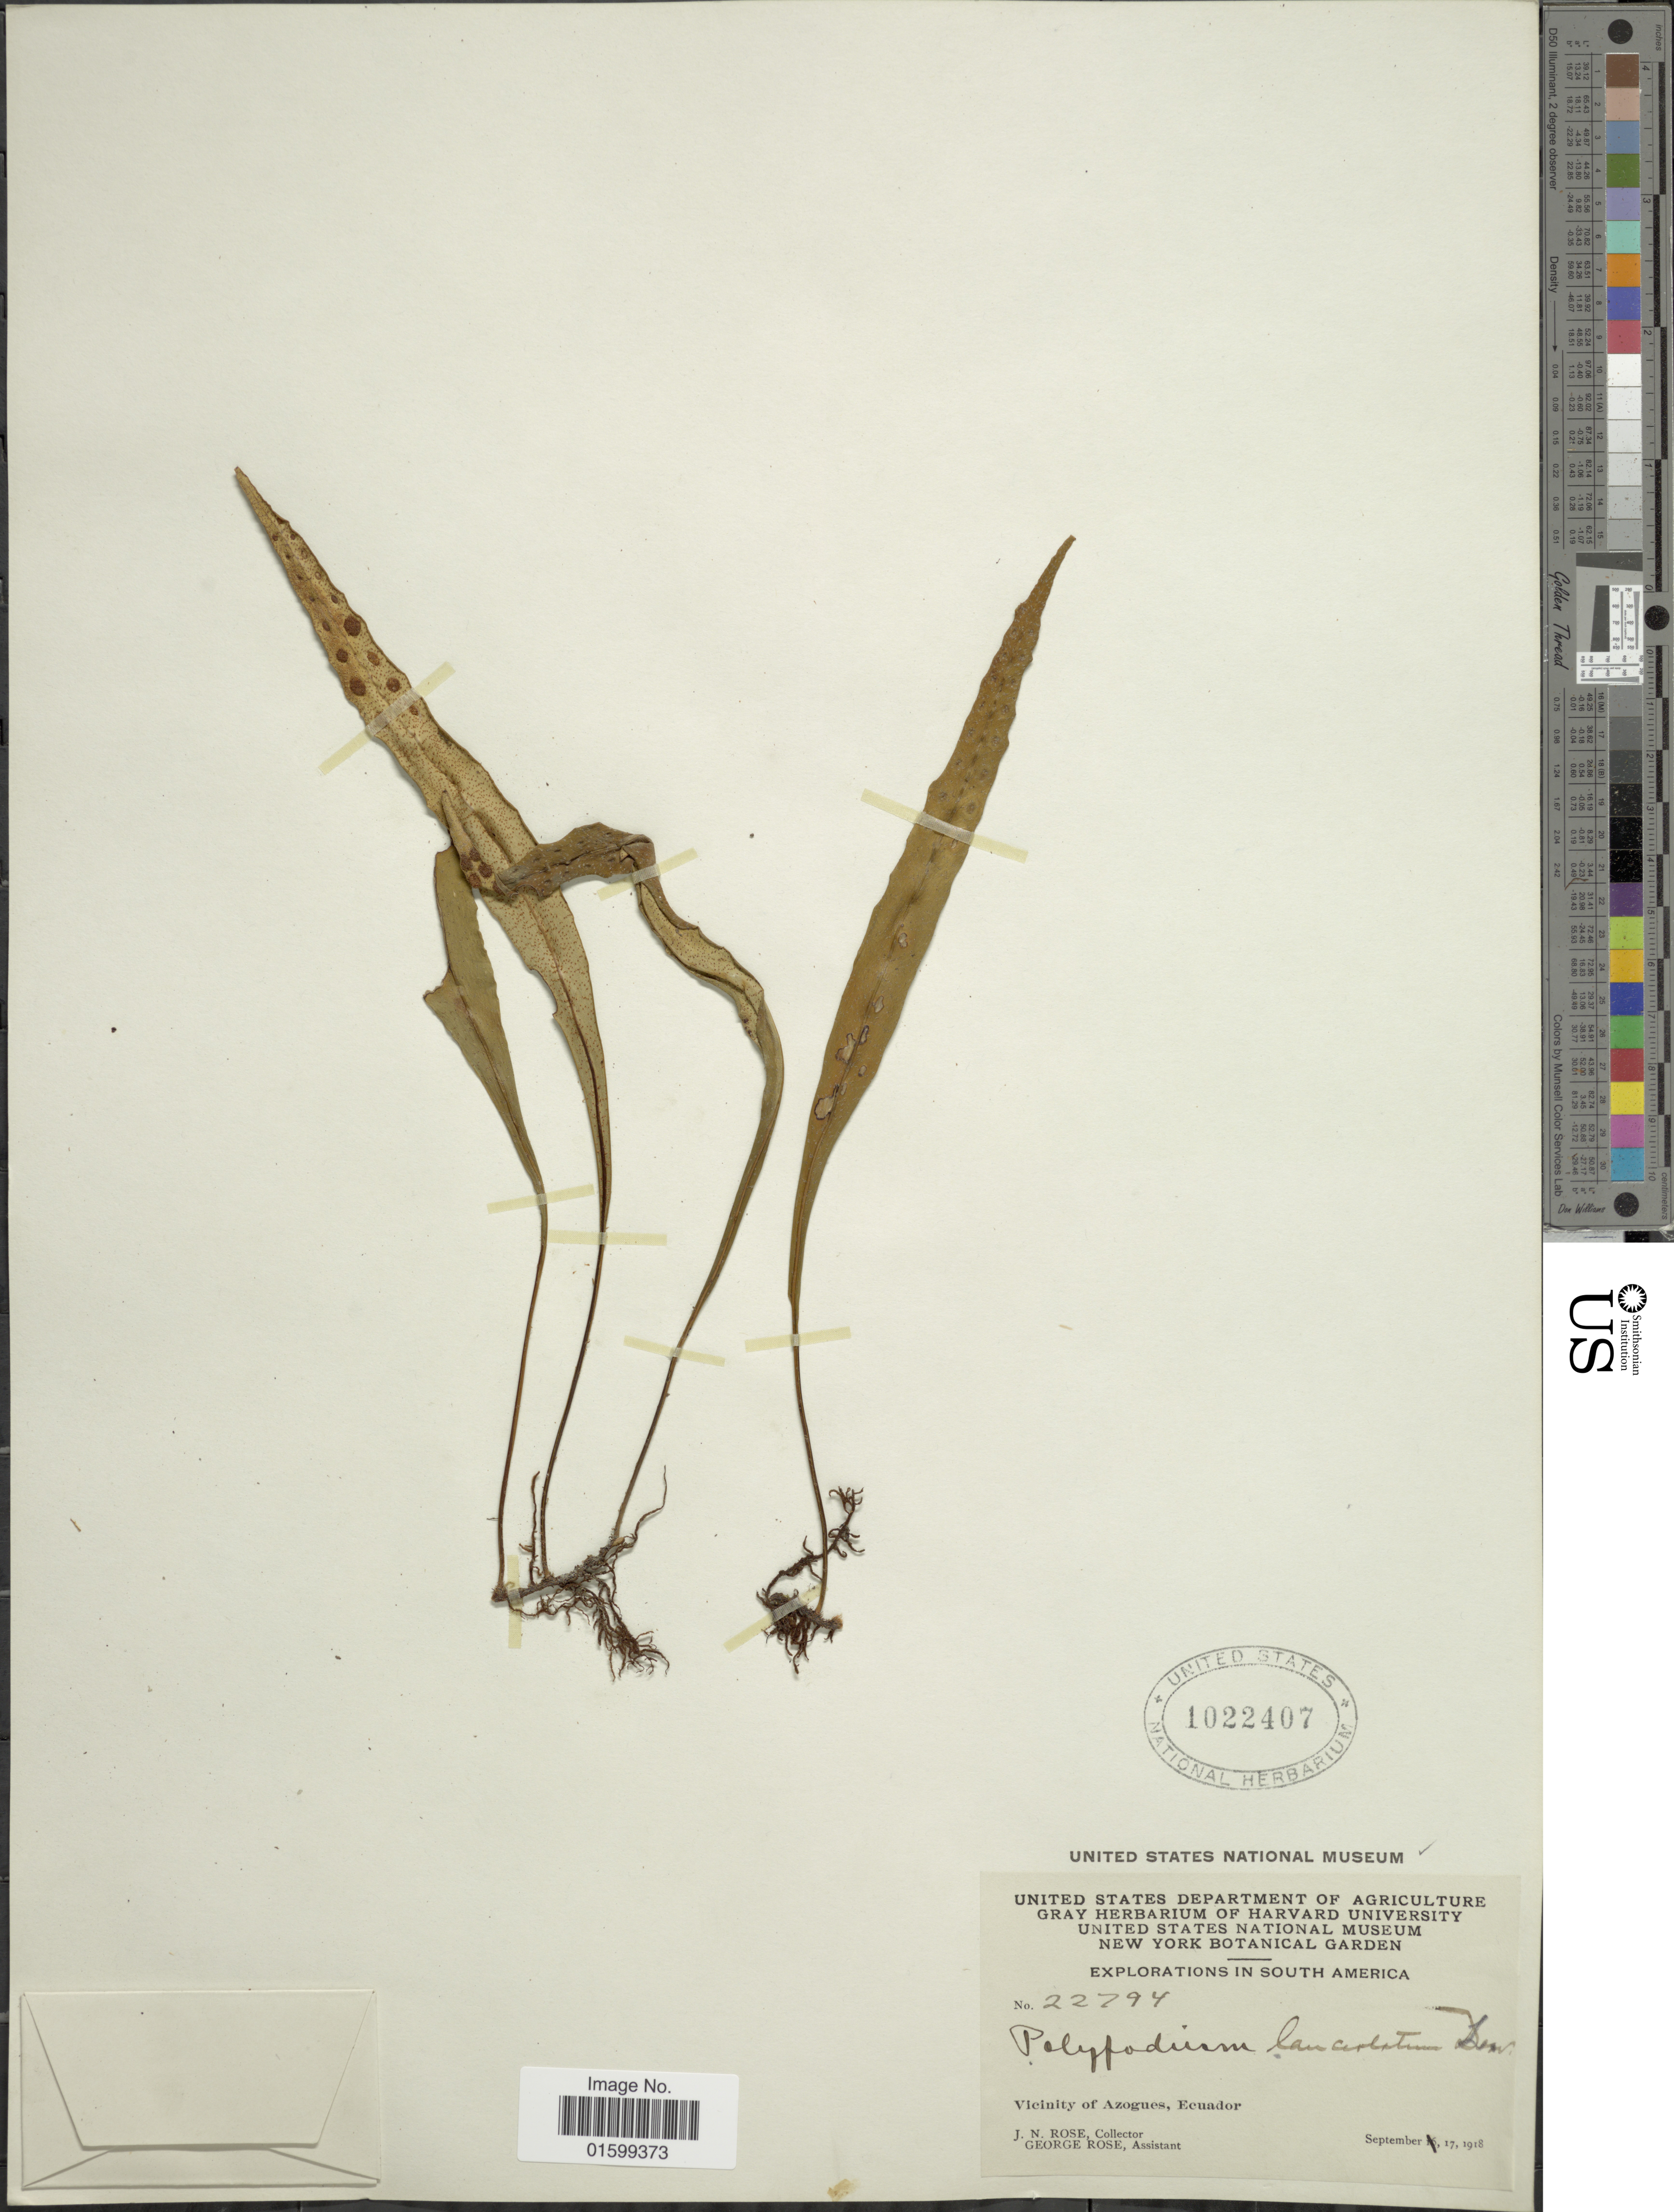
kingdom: Plantae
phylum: Tracheophyta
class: Polypodiopsida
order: Polypodiales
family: Polypodiaceae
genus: Pleopeltis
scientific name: Pleopeltis macrocarpa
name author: (Bory ex Willd.) Kaulf.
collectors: J. N. Rose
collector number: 22794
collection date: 1918-09-17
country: Ecuador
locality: Vicinity of Azogues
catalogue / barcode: US 1022407